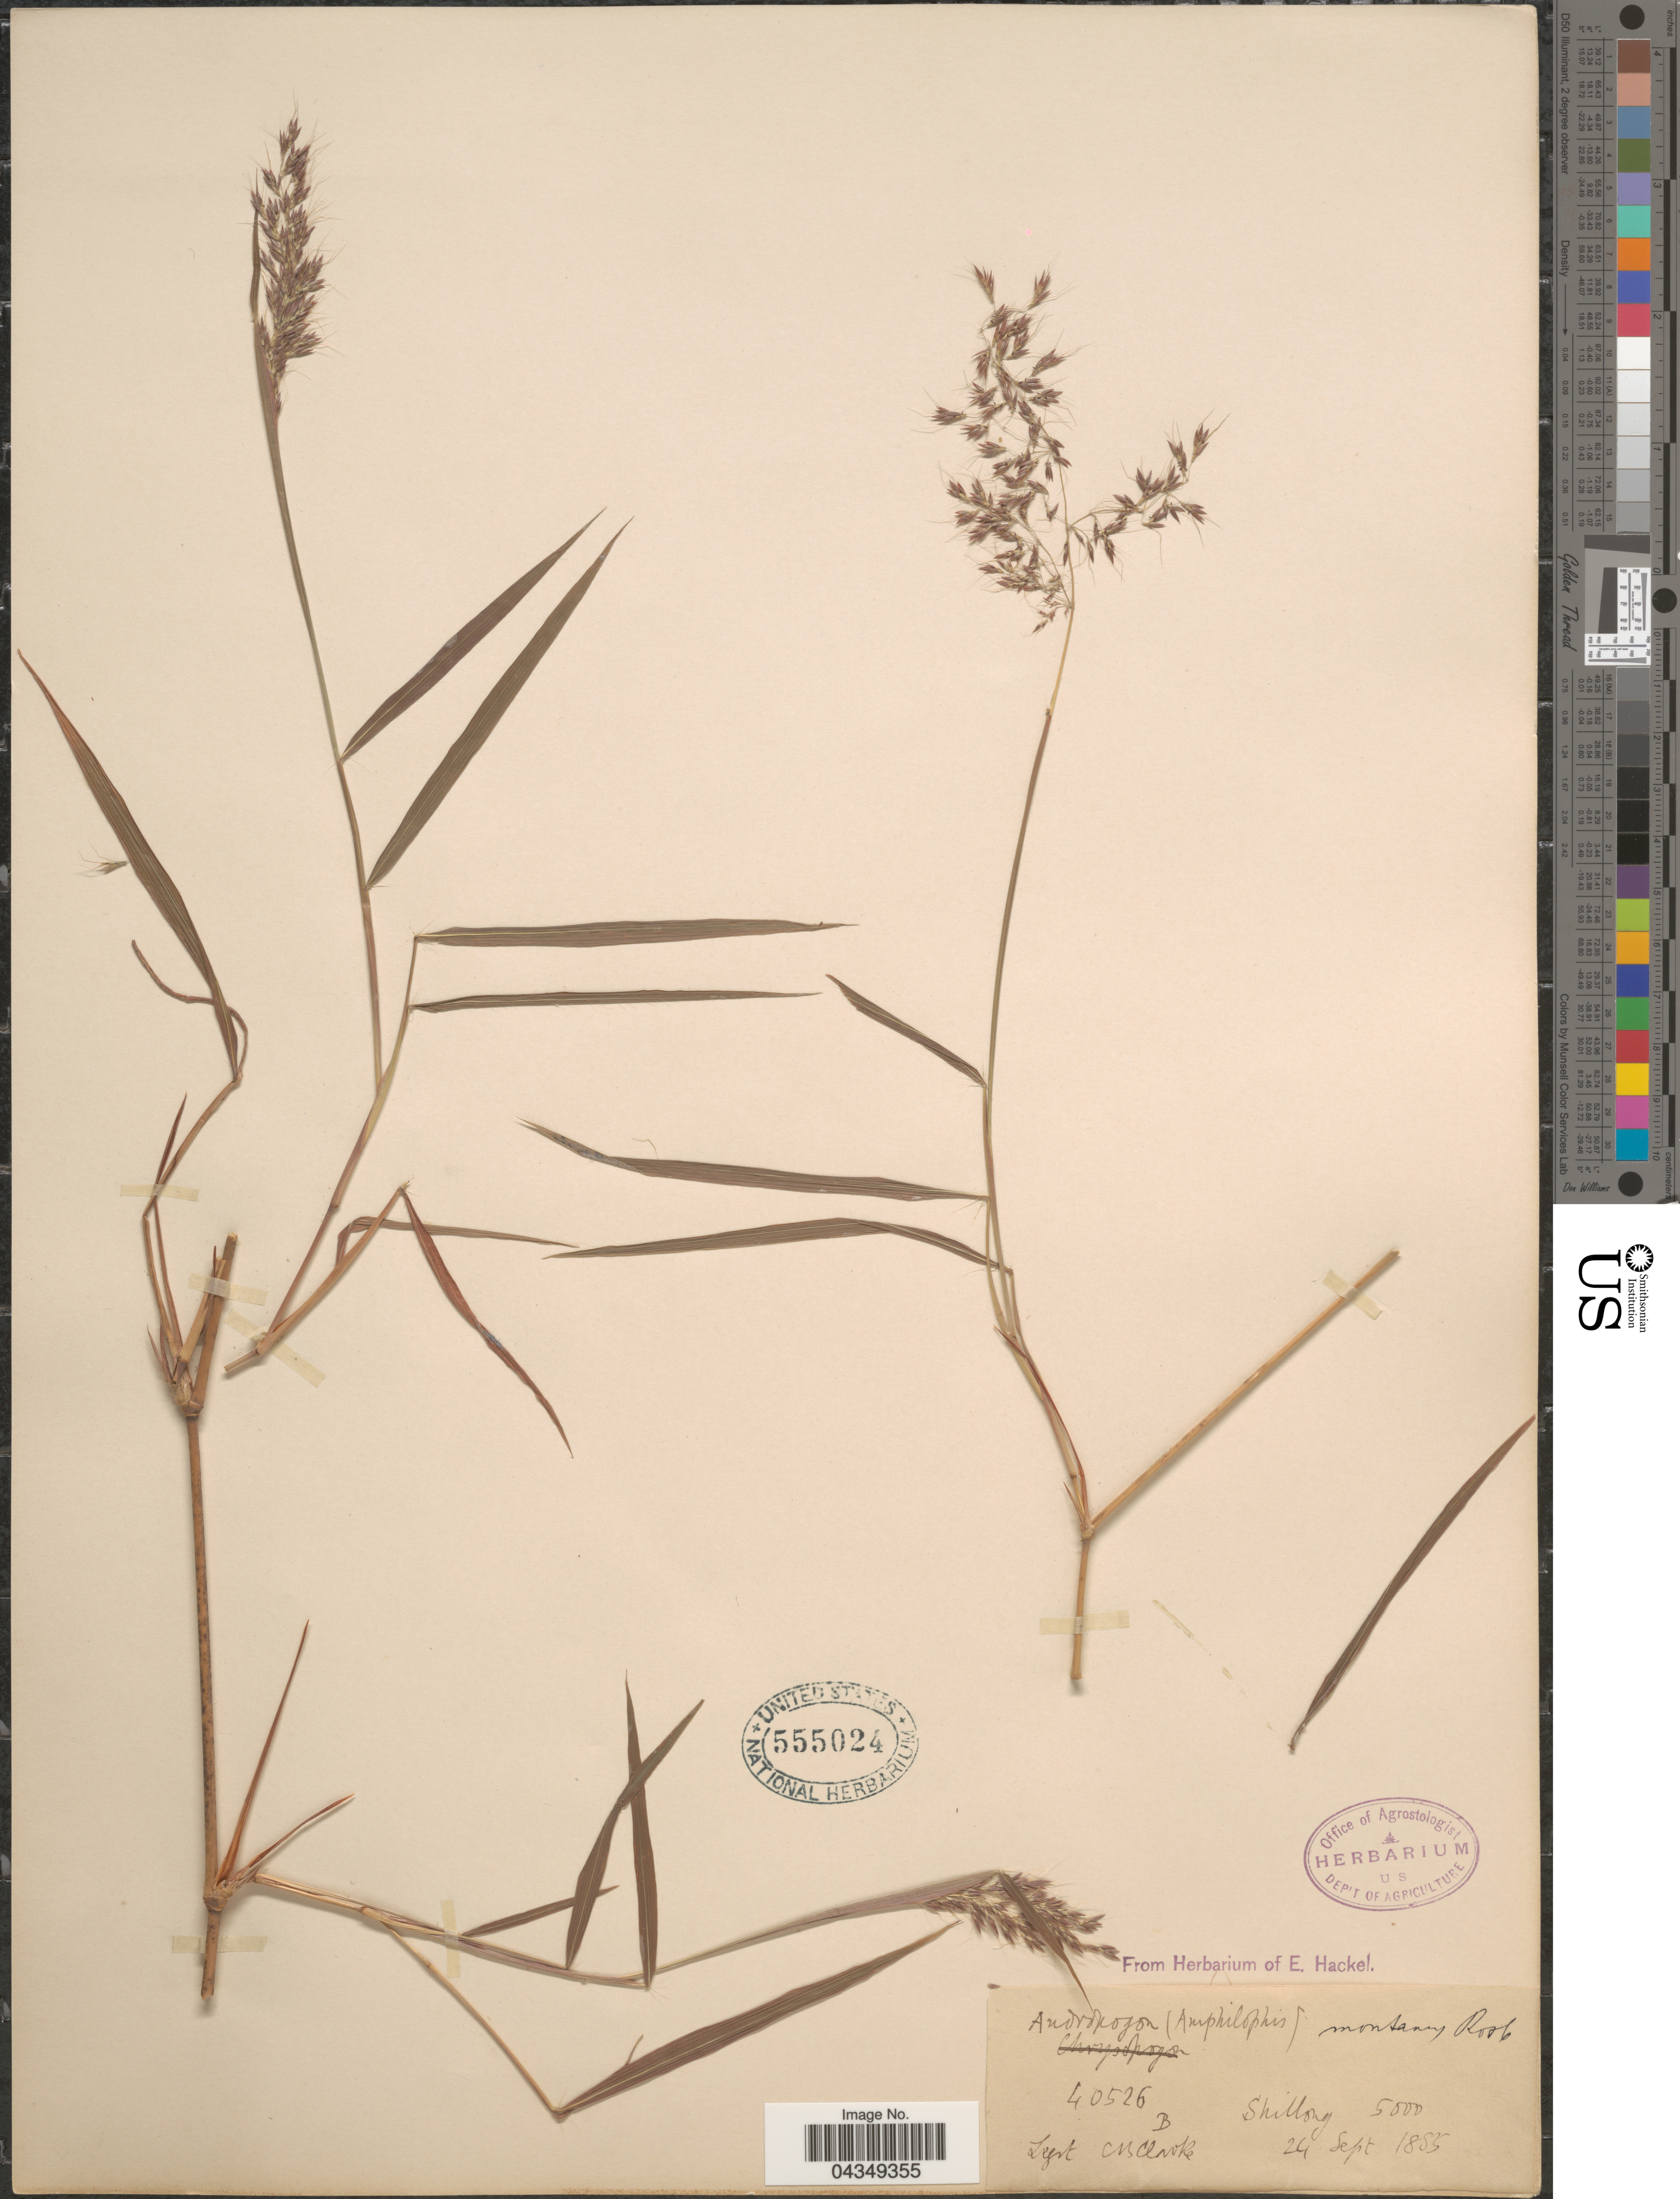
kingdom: Plantae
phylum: Tracheophyta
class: Liliopsida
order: Poales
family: Poaceae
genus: Capillipedium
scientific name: Capillipedium assimile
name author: (Steud.) A. Camus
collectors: C. B. Clarke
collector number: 40526B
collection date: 1885-09-24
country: India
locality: Shillong.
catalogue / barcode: US 555024